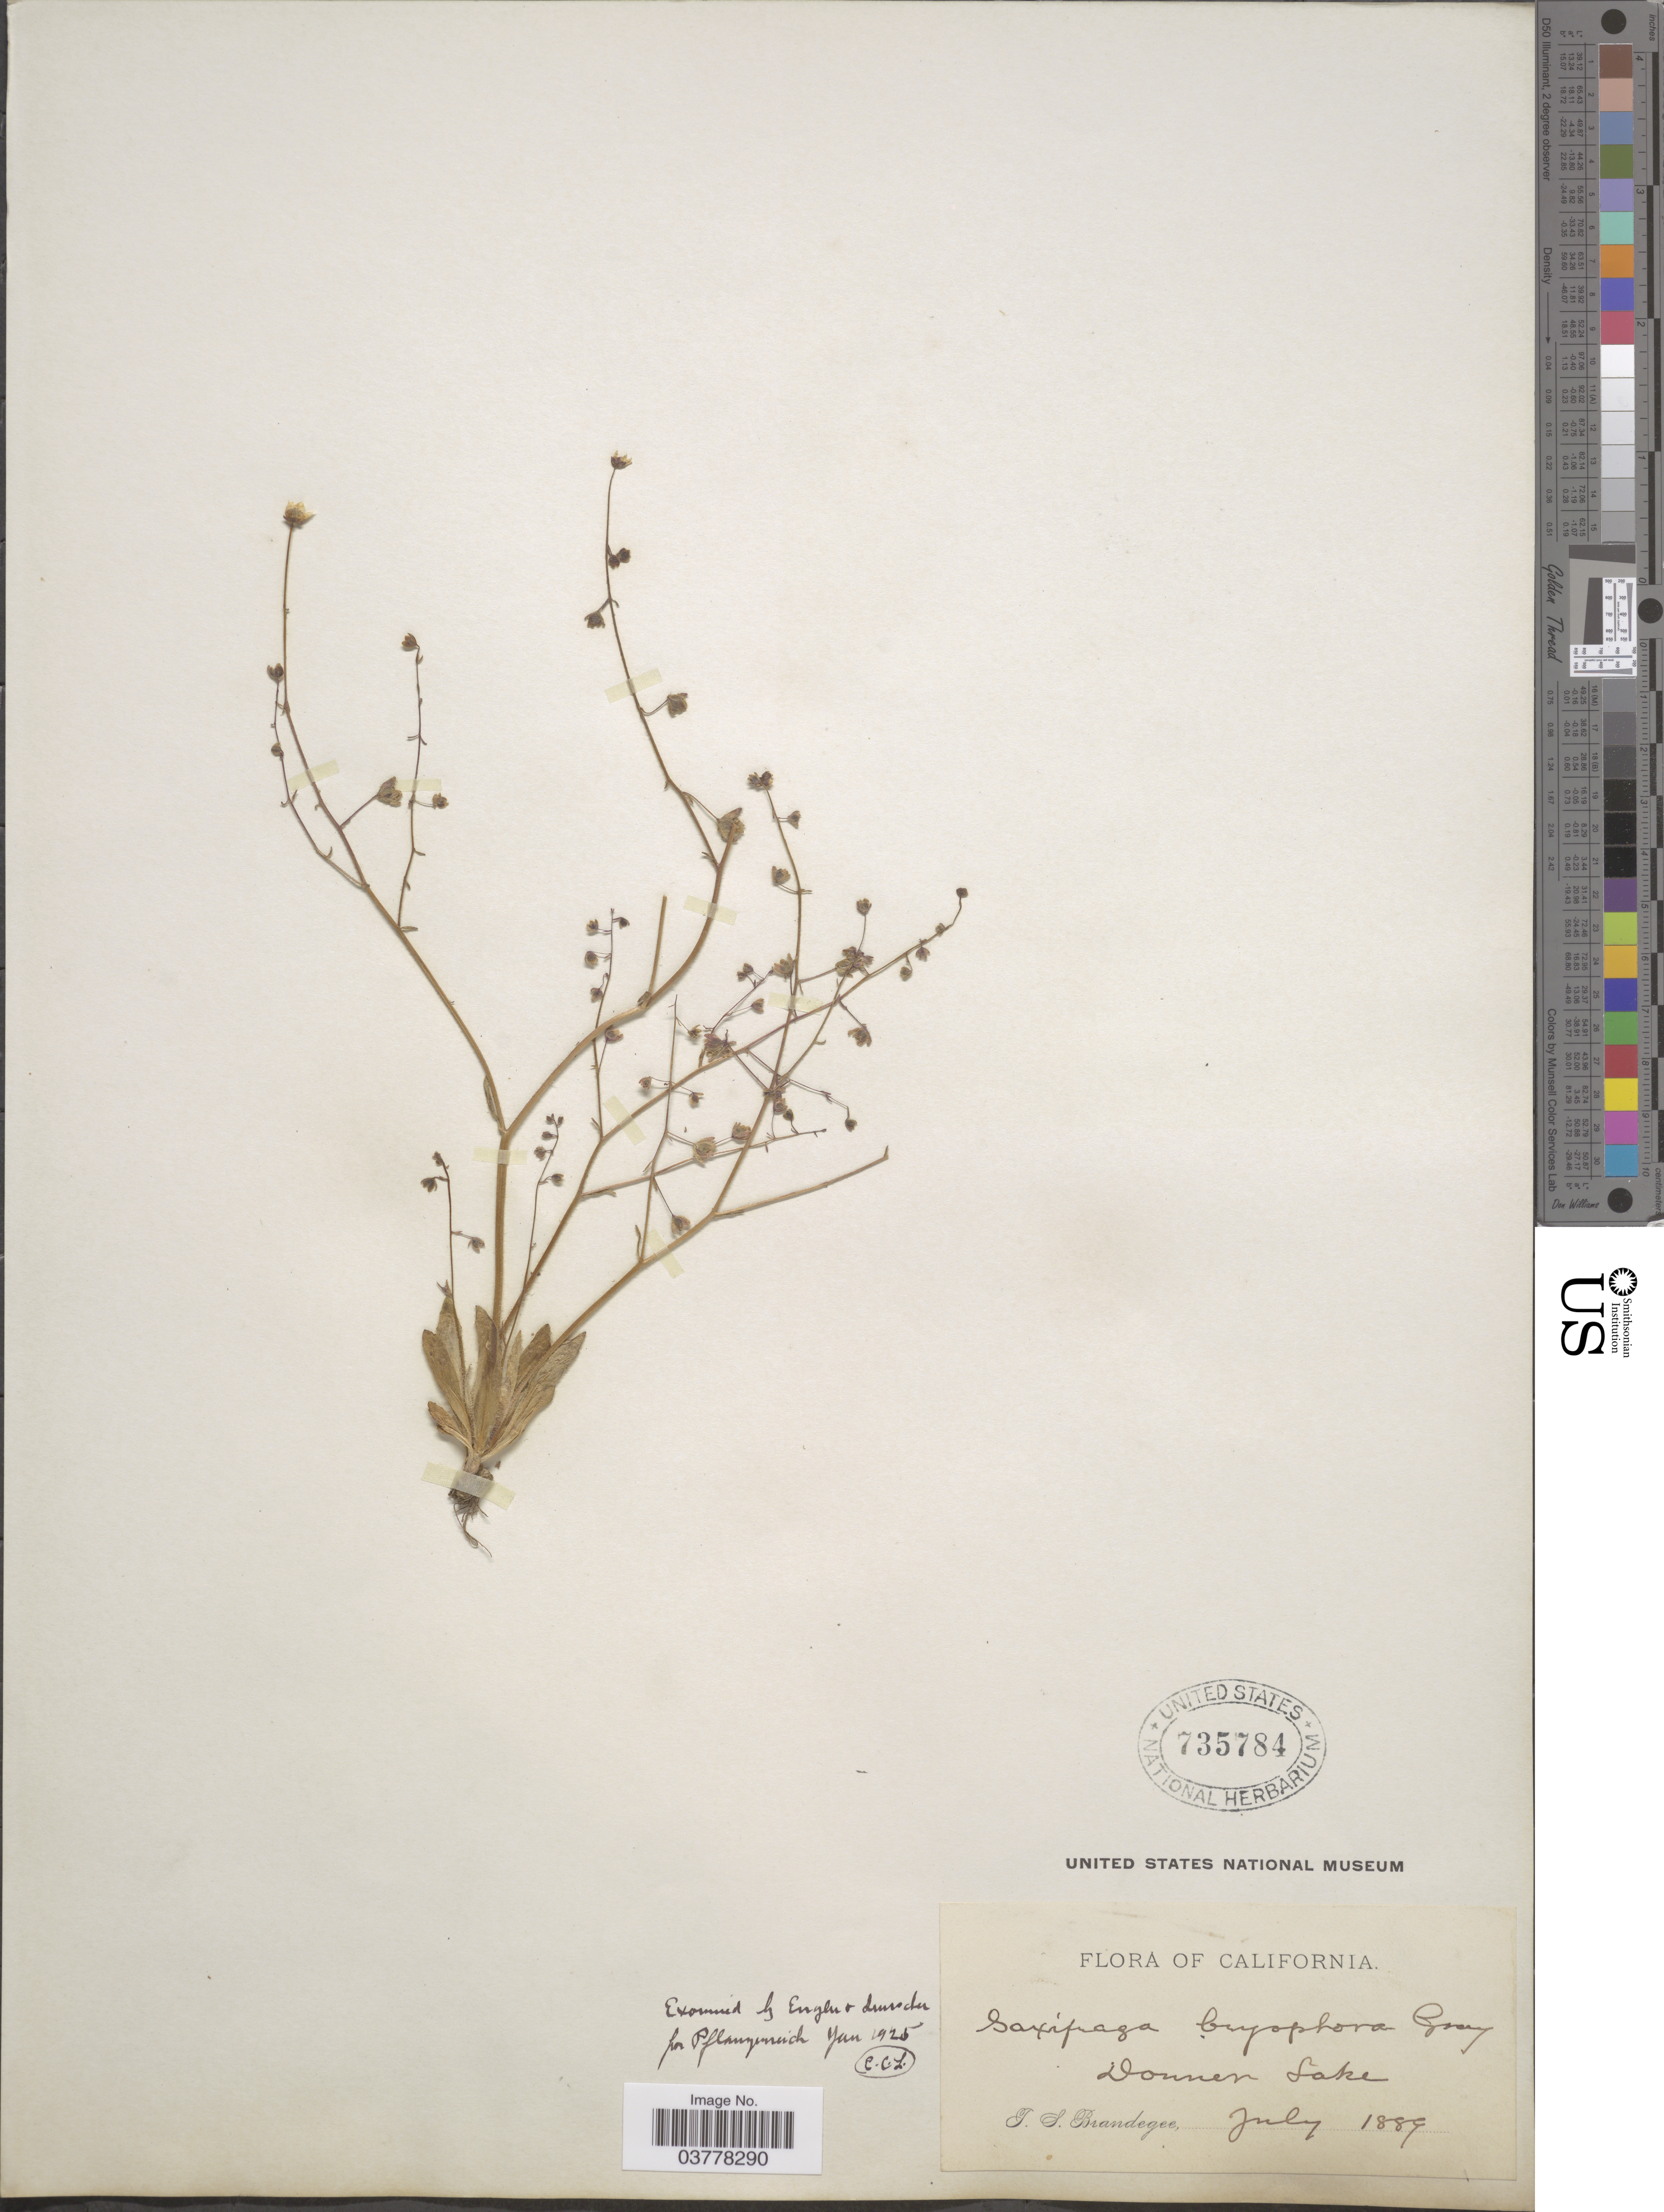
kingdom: Plantae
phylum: Tracheophyta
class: Magnoliopsida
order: Saxifragales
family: Saxifragaceae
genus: Micranthes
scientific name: Micranthes bryophora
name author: (A. Gray) Brouillet & Gornall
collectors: T. S. Brandegee (herbarium)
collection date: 1889-07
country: United States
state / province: California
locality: Donner Lake.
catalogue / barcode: US 735784